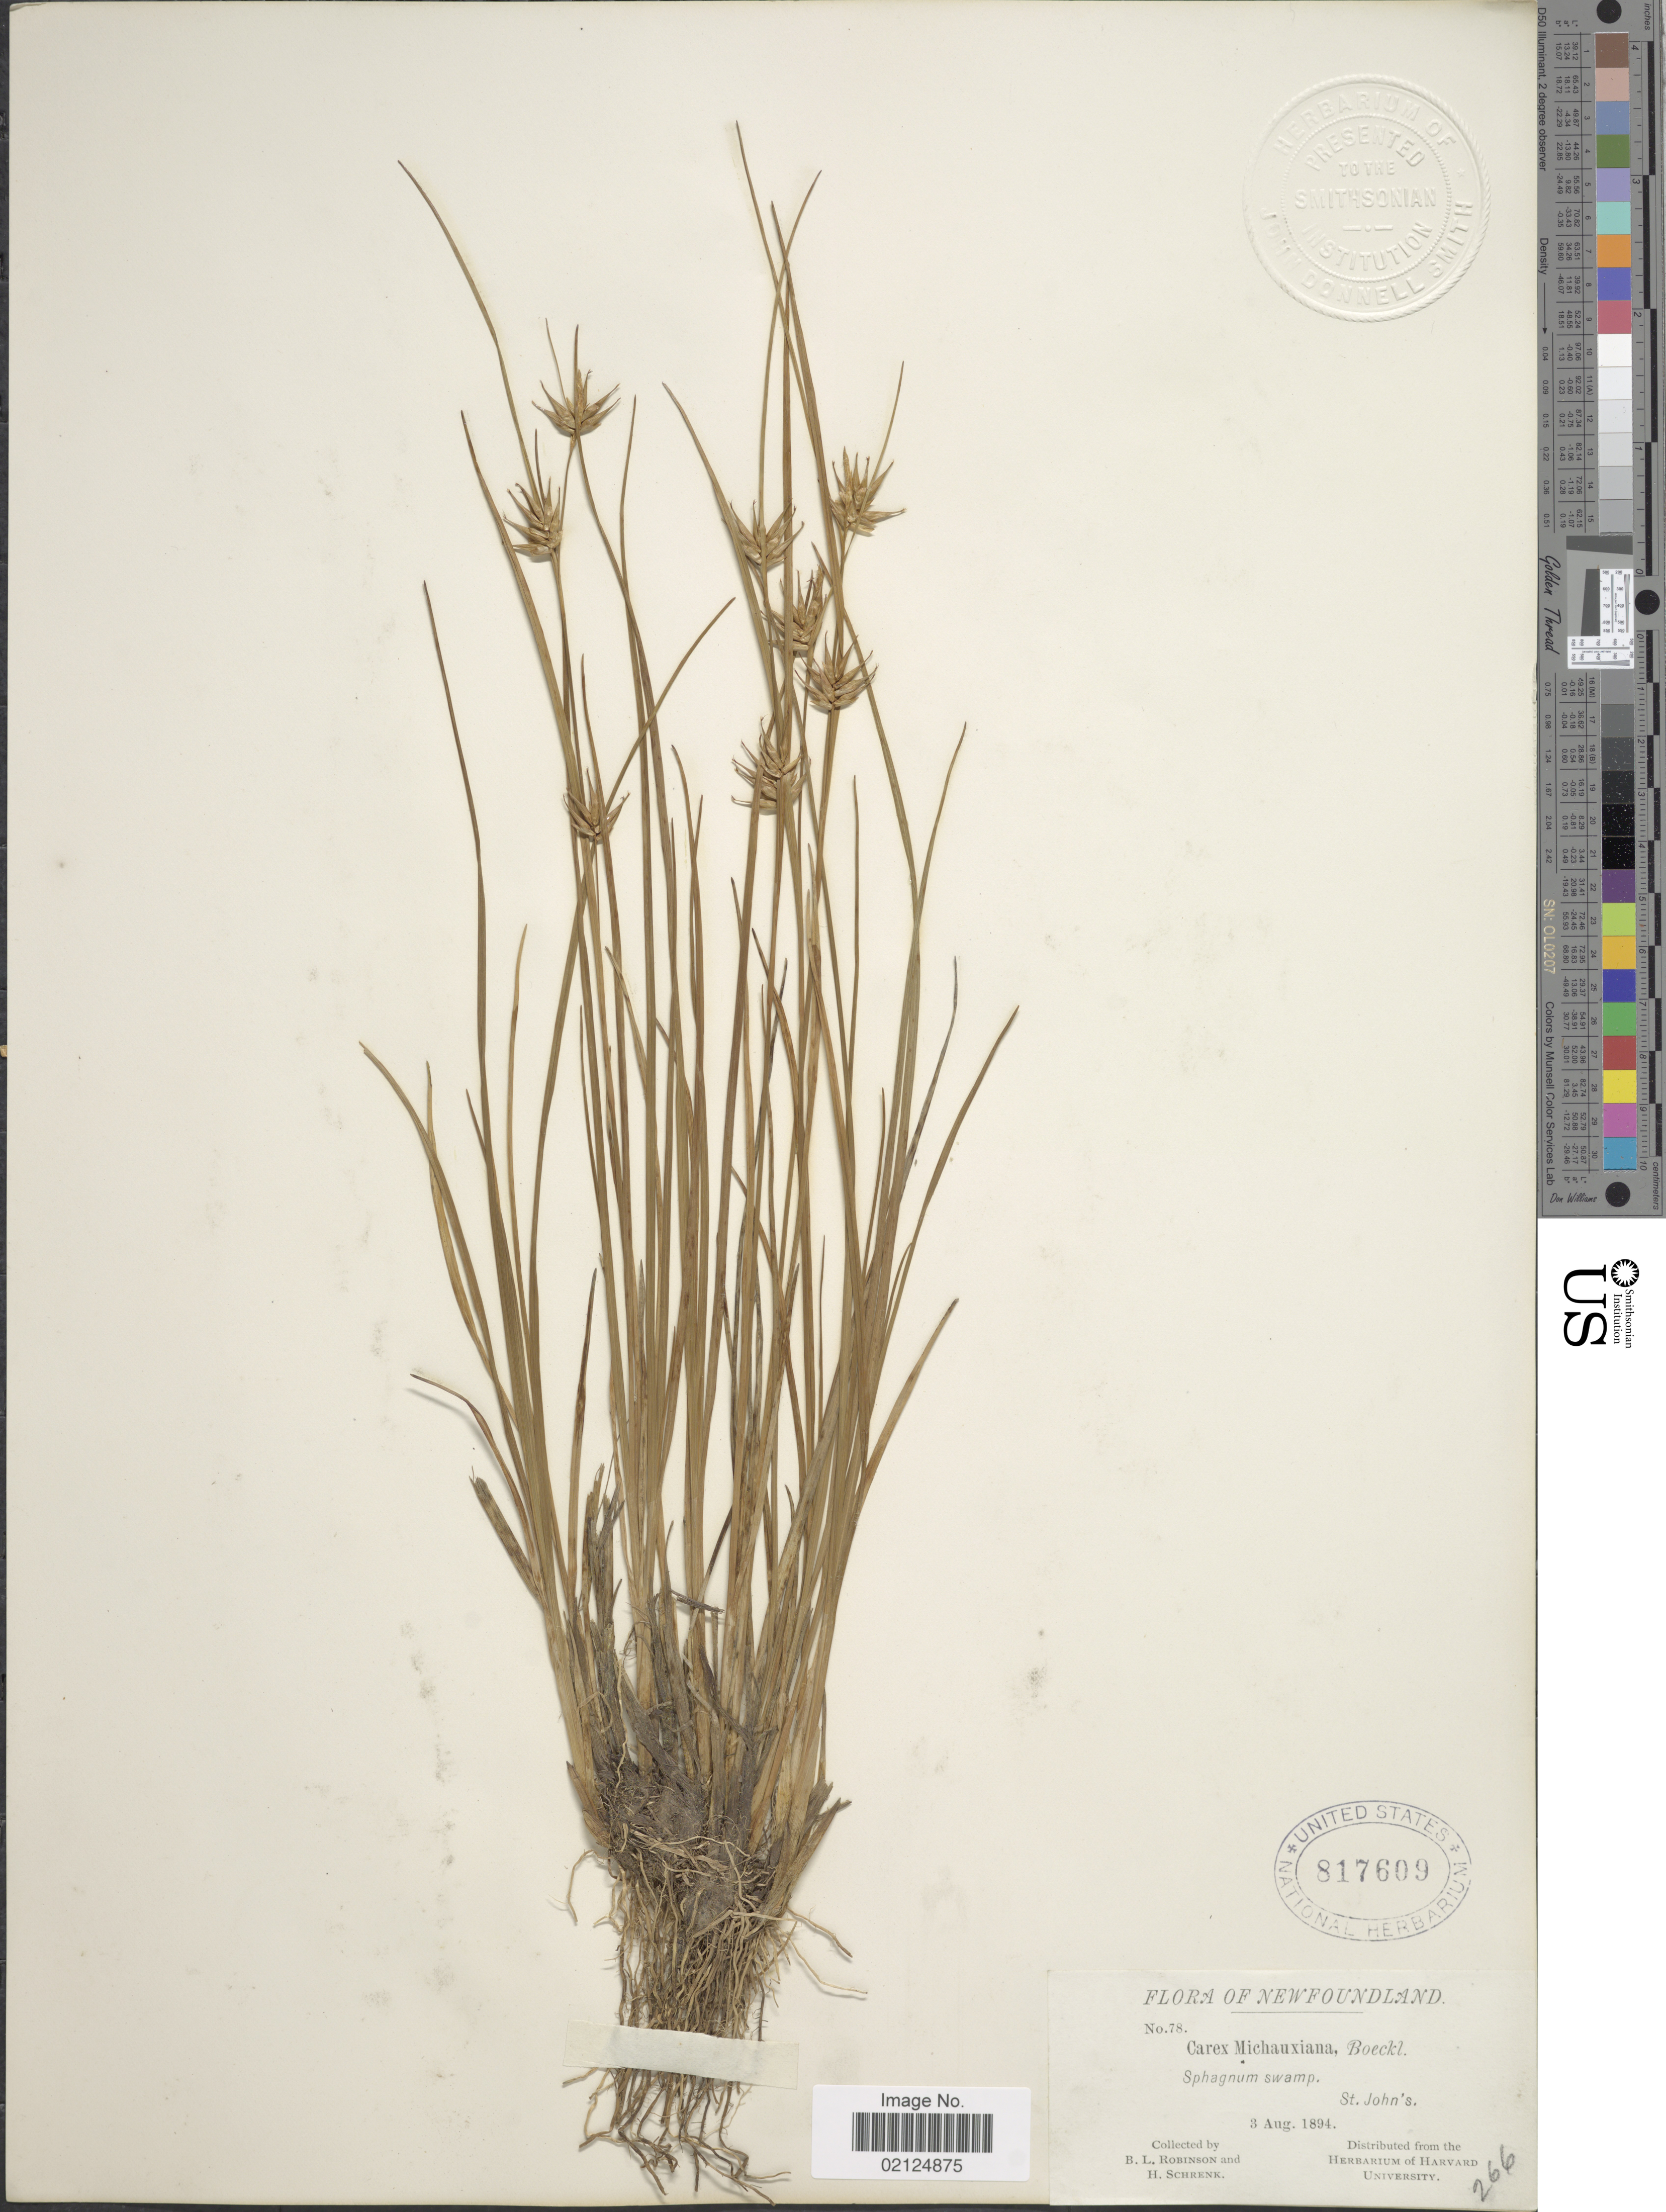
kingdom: Plantae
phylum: Tracheophyta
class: Liliopsida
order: Poales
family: Cyperaceae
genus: Carex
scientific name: Carex michauxiana subsp. michauxiana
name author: Boeckeler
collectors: B. L. Robinson & H. Schrenk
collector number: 78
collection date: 1894-08-03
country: Canada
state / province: Newfoundland and Labrador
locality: St. John's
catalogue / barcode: US 817609